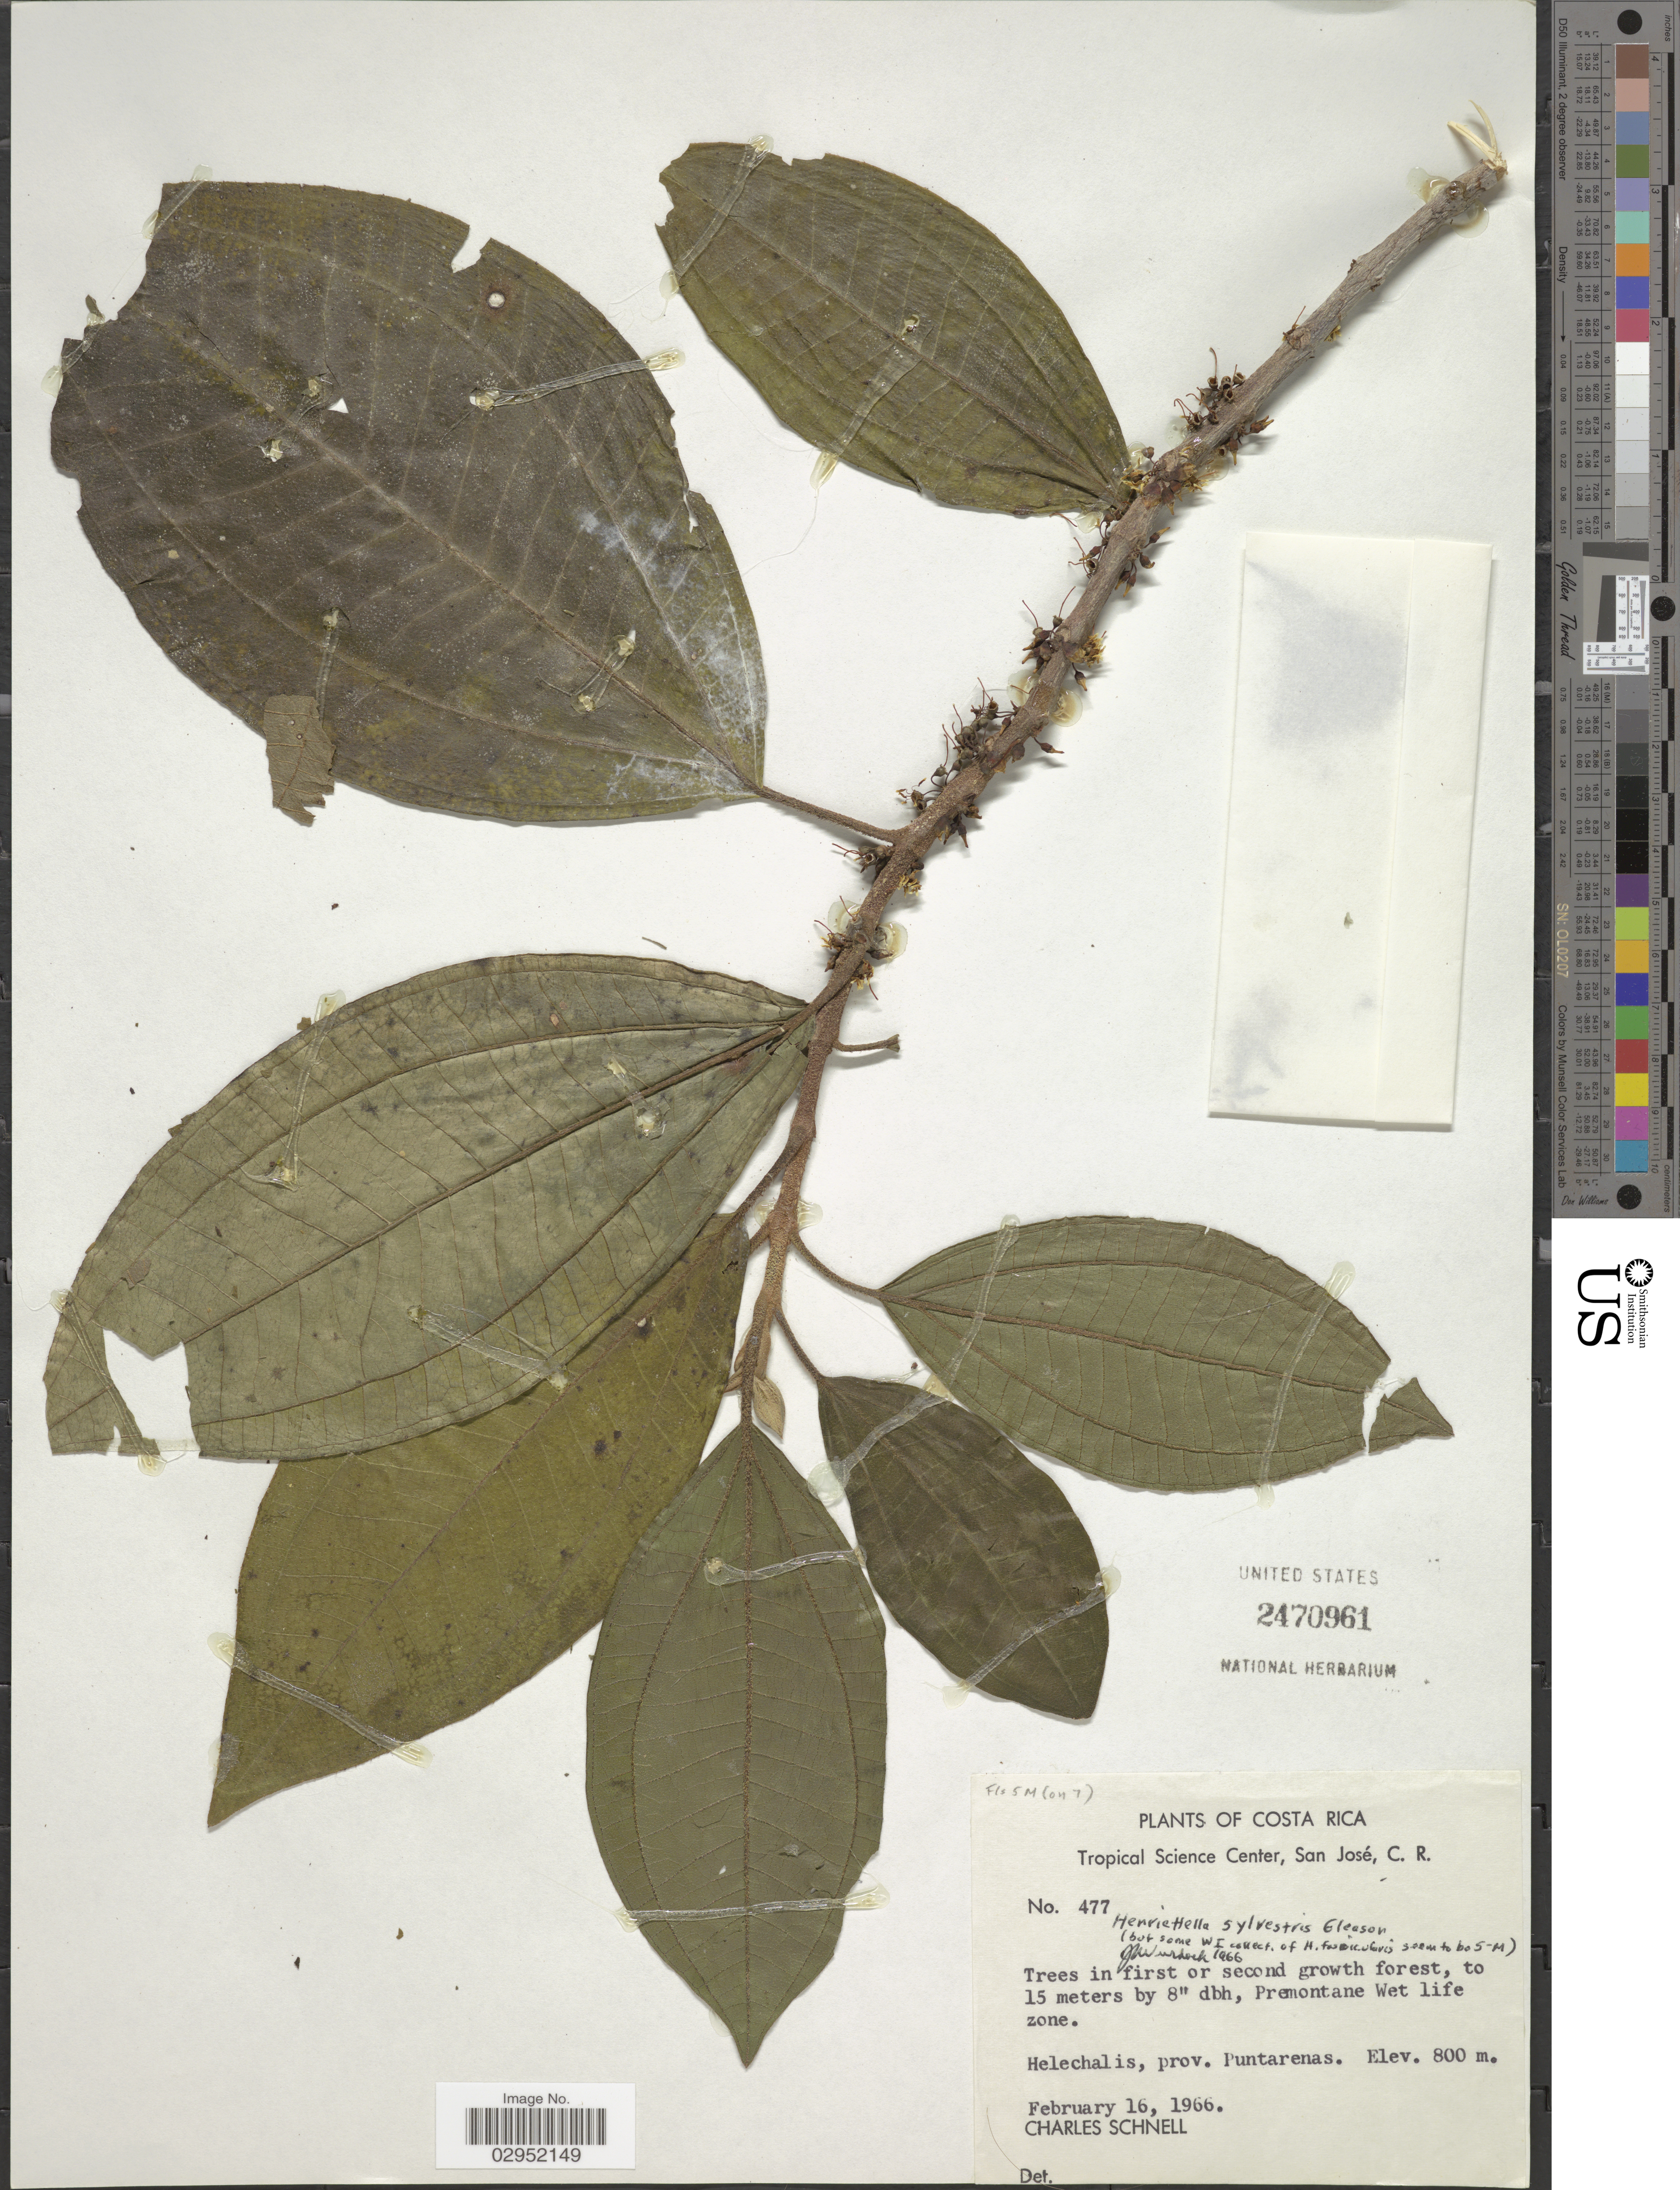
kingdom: Plantae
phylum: Tracheophyta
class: Magnoliopsida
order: Myrtales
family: Melastomataceae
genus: Henriettea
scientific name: Henriettea fascicularis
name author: (Sw.) M. Gómez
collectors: C. Schnell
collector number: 477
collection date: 1966-02-16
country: Costa Rica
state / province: Puntarenas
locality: Helechalis.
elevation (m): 800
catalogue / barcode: US 2470961